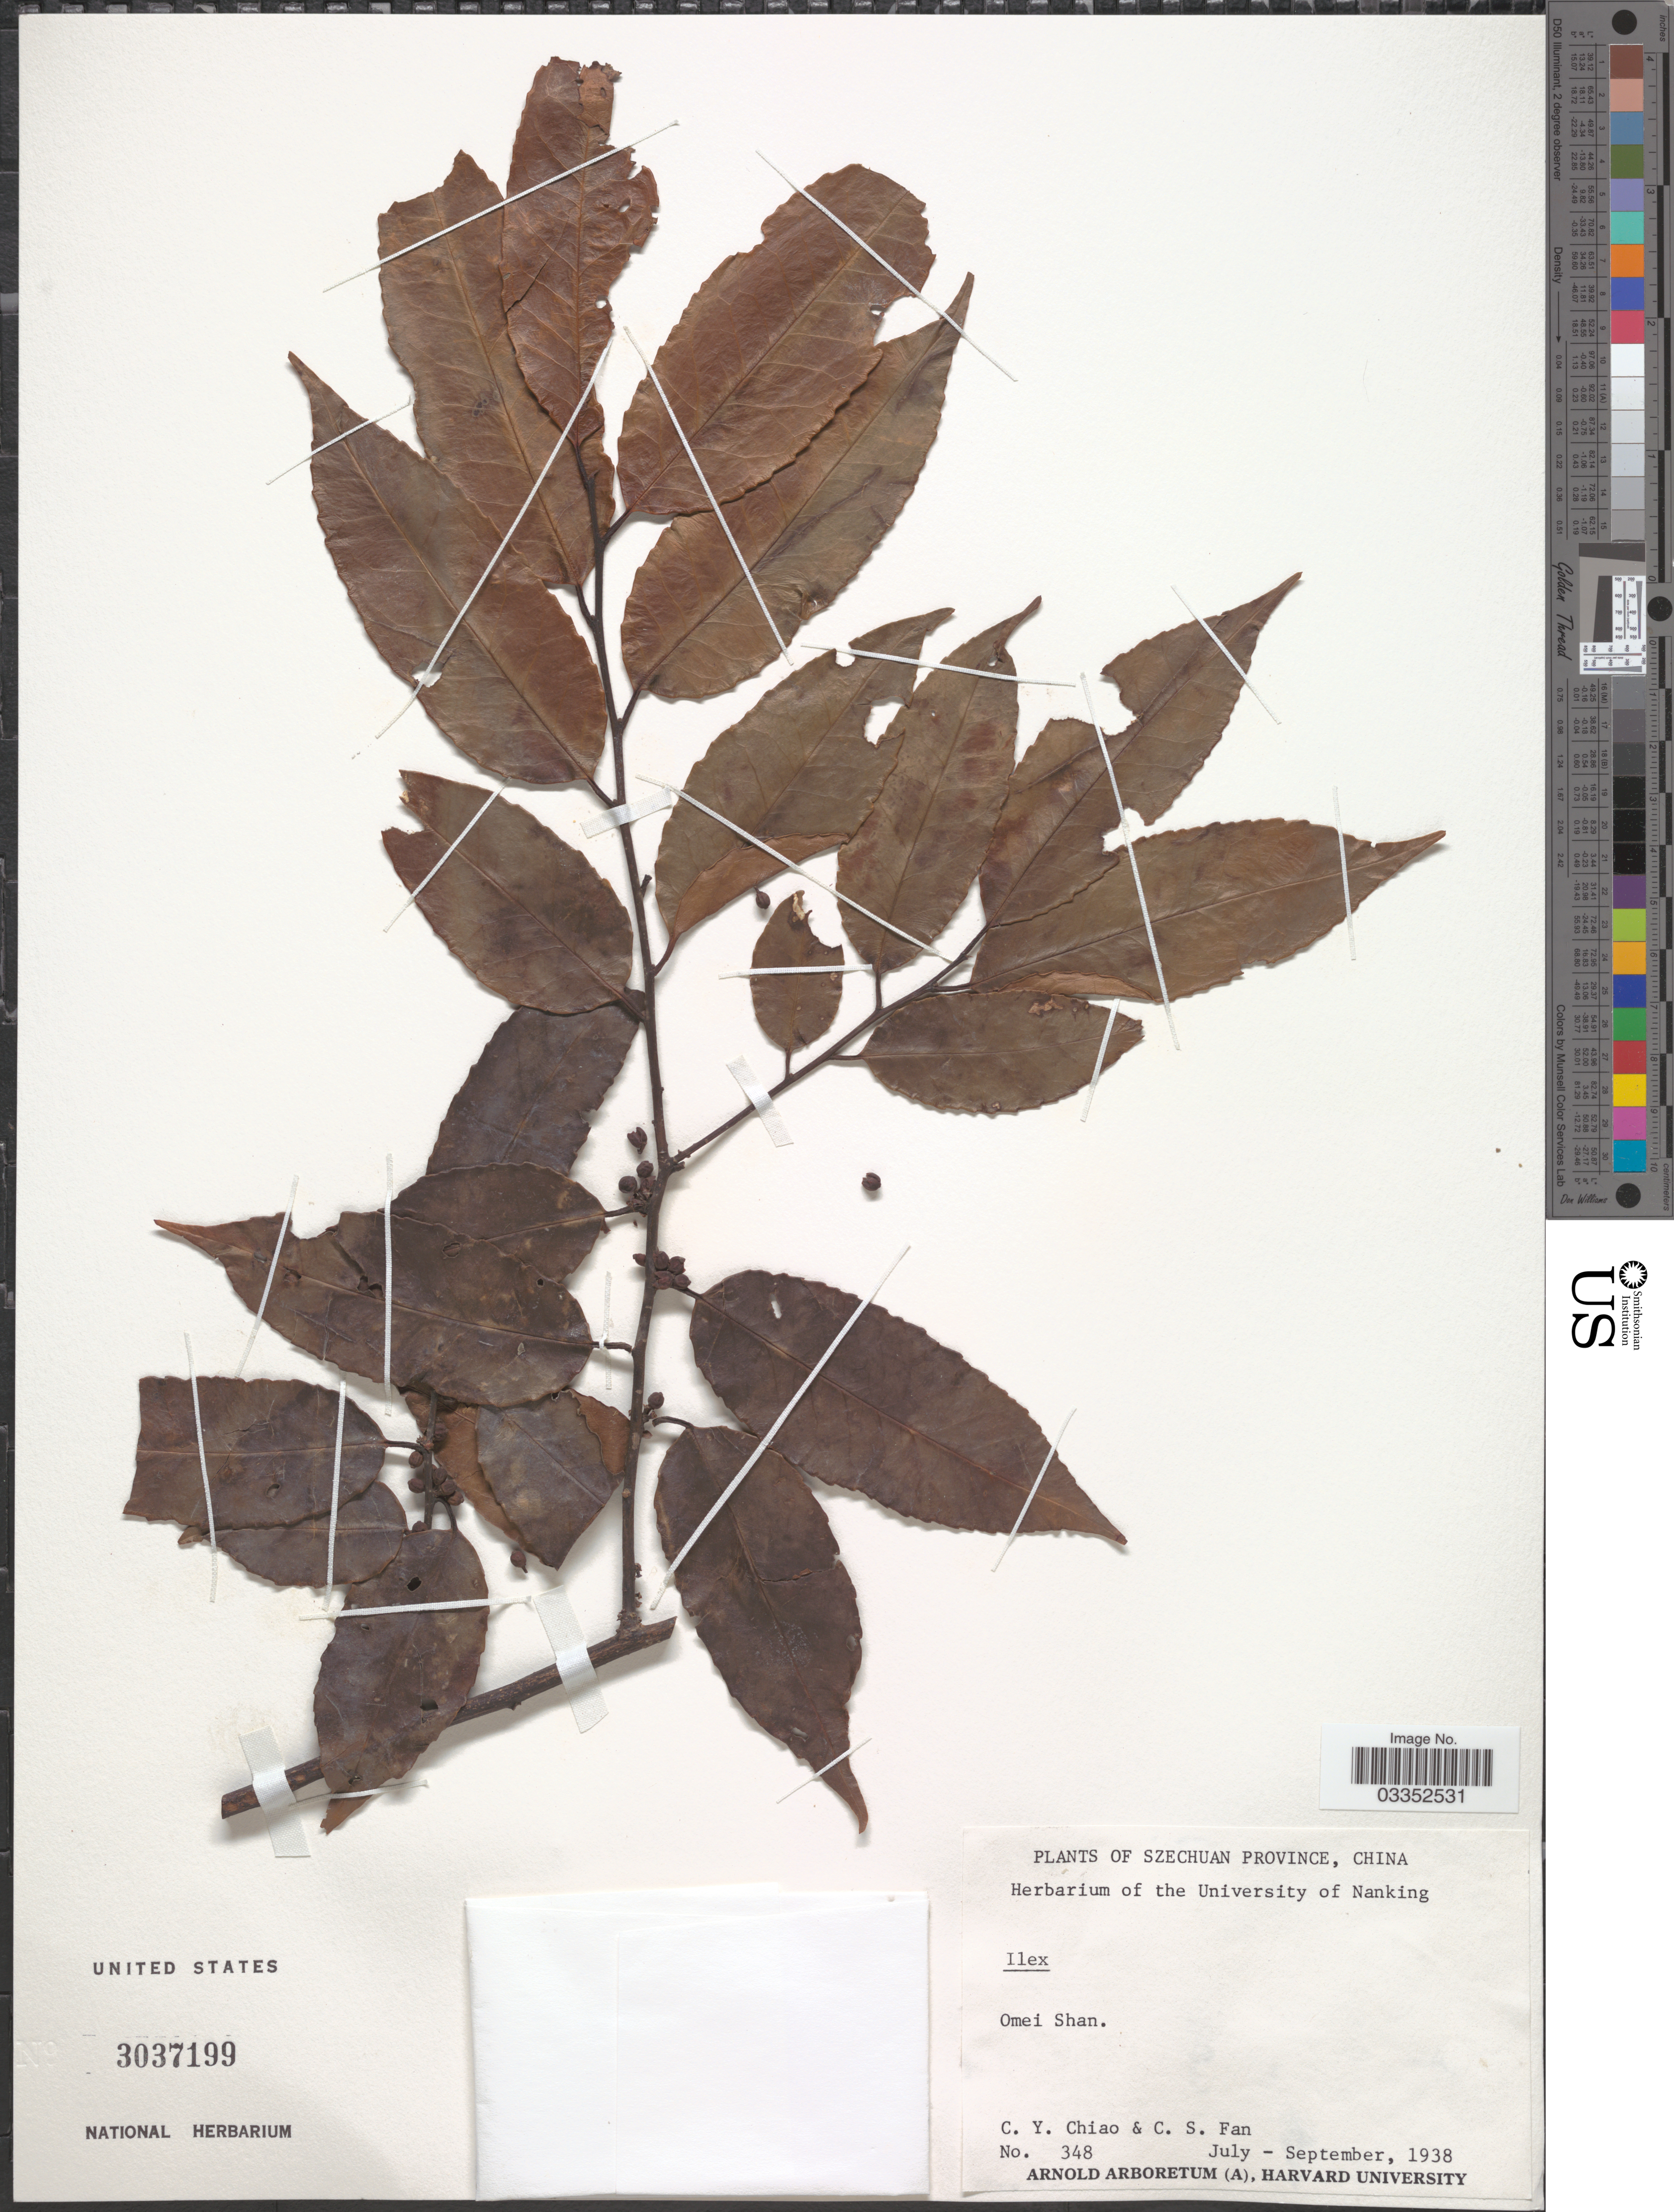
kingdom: Plantae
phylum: Tracheophyta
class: Magnoliopsida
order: Aquifoliales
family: Aquifoliaceae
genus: Ilex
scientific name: Ilex sp.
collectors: C. Y. Chiao & C. S. Fan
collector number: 348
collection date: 1938-07/1938-09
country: China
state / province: Sichuan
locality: Szechuan Province, Omei Shan.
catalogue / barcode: US 3037199